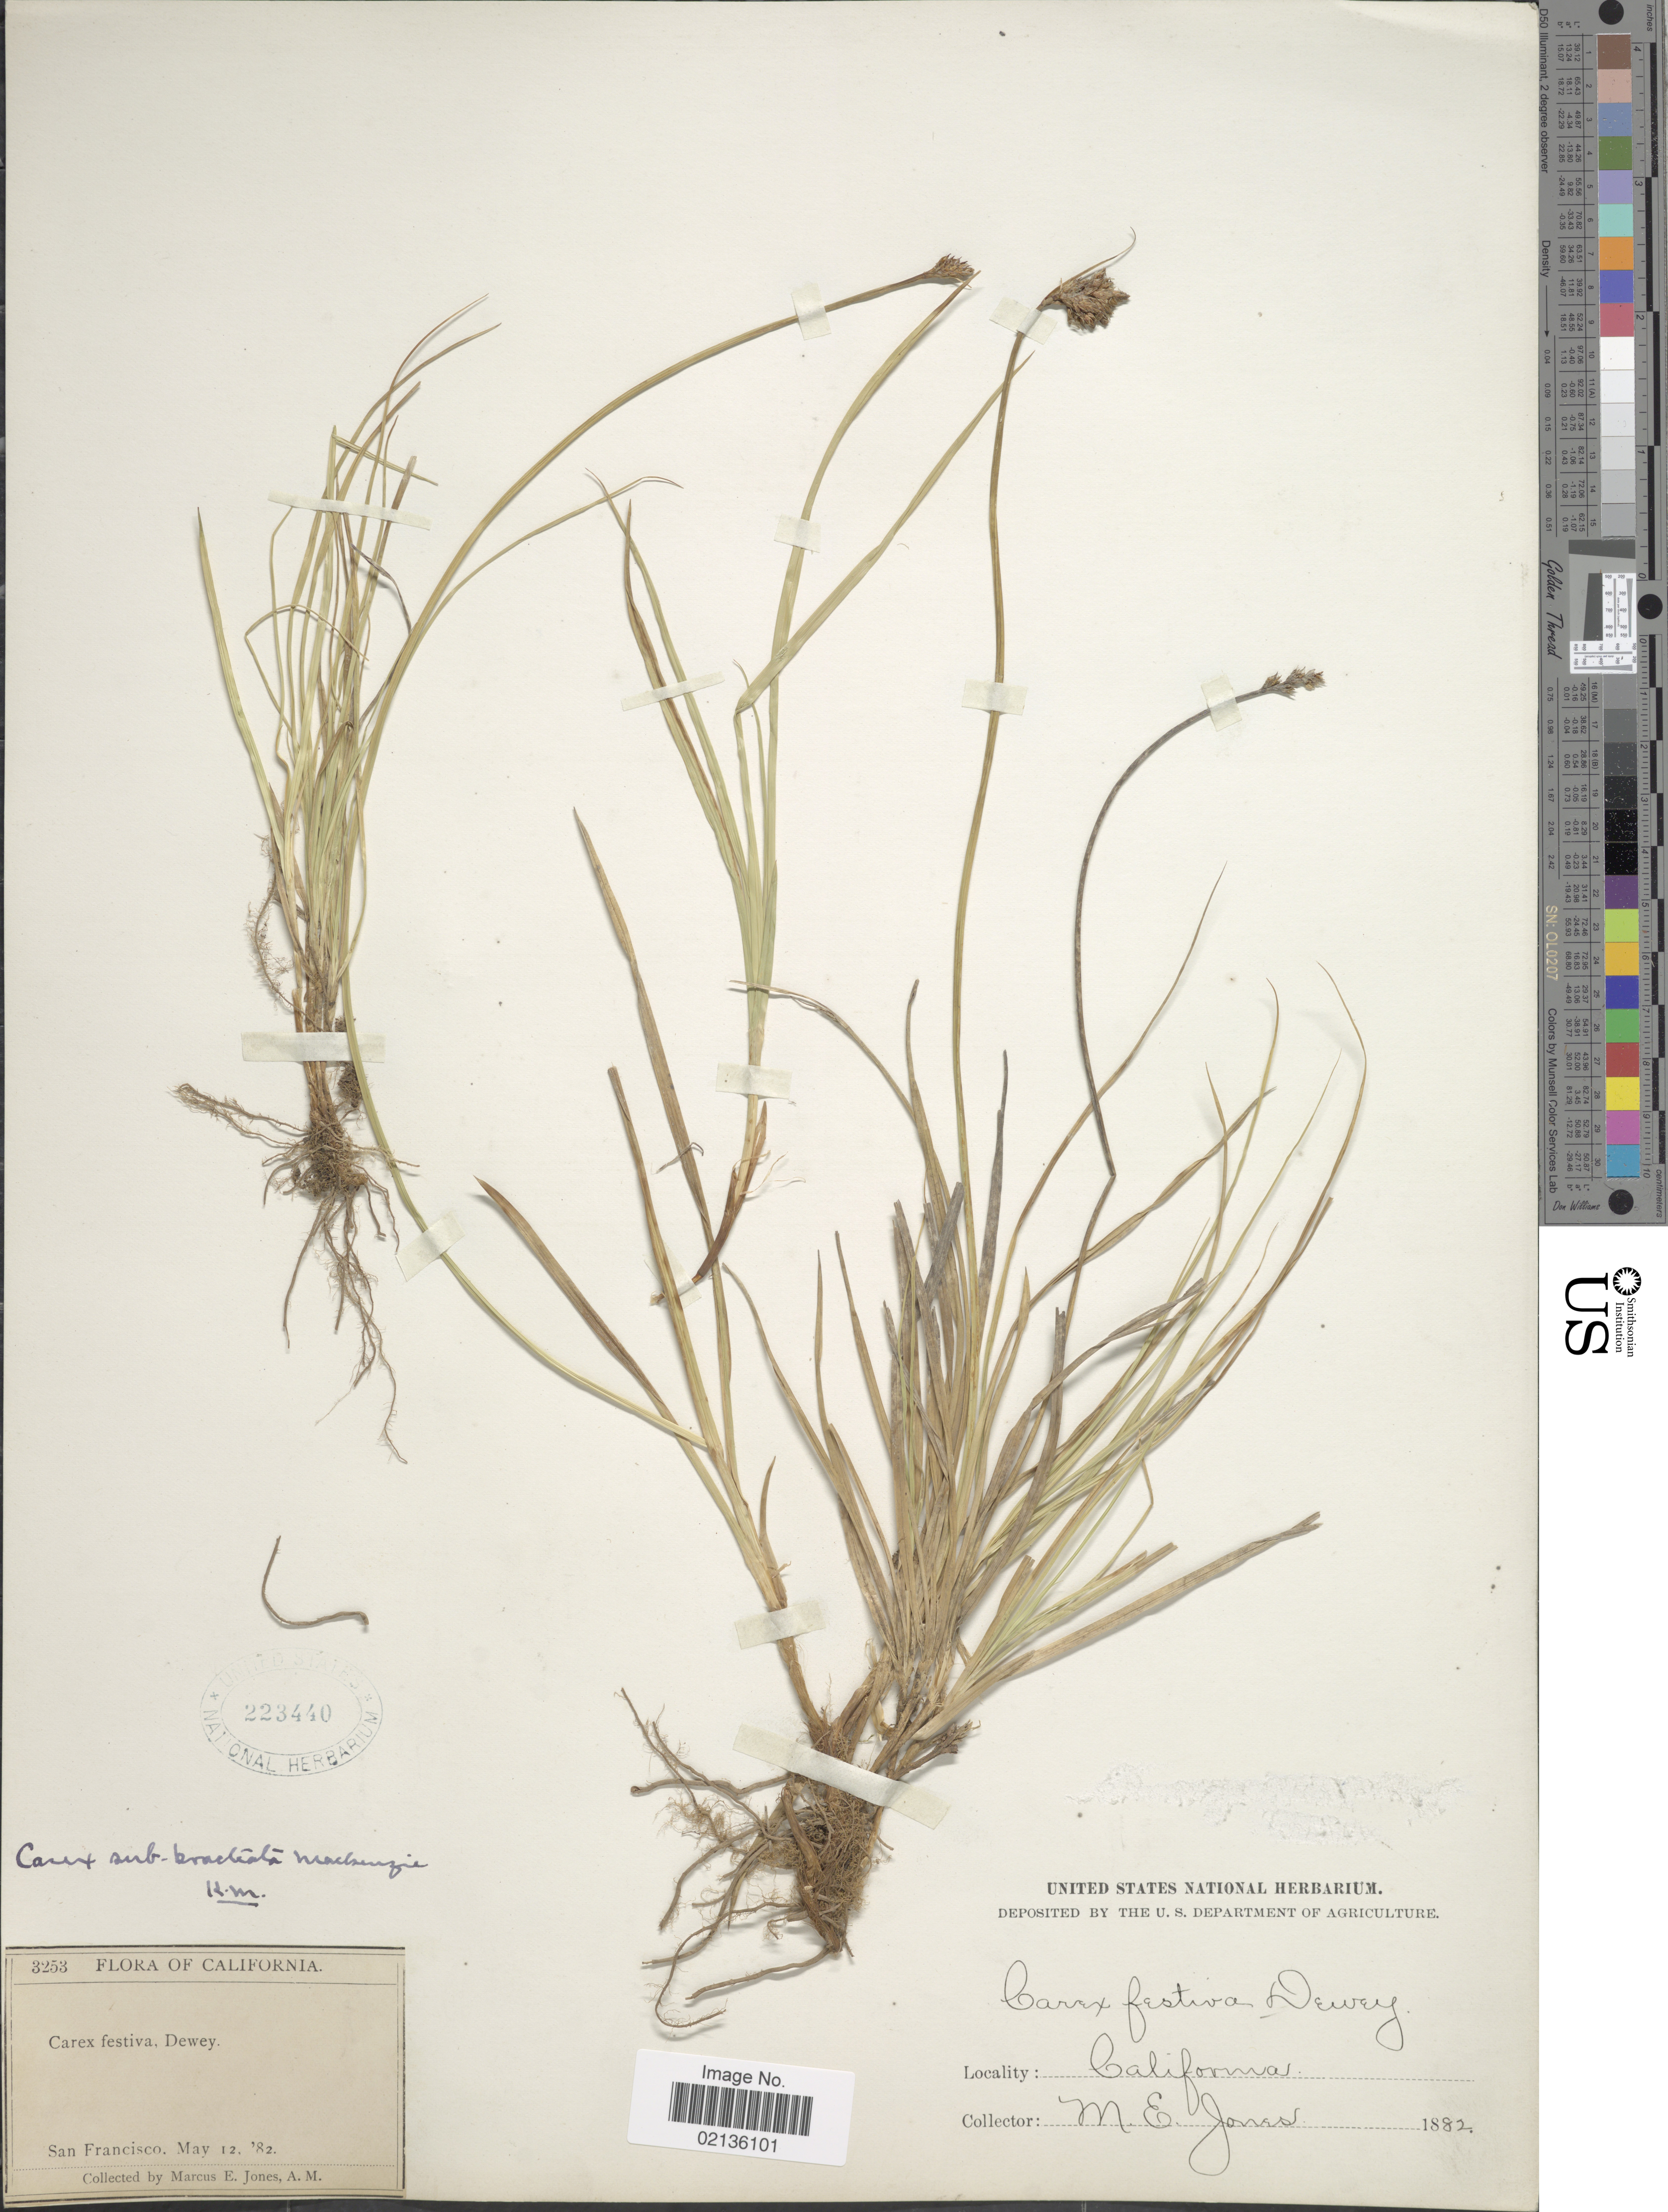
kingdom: Plantae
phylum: Tracheophyta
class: Liliopsida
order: Poales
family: Cyperaceae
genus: Carex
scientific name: Carex subbracteata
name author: Mack.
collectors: M. E. Jones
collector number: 3253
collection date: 1882-05-12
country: United States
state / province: California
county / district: San Francisco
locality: San Francisco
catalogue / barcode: US 223440